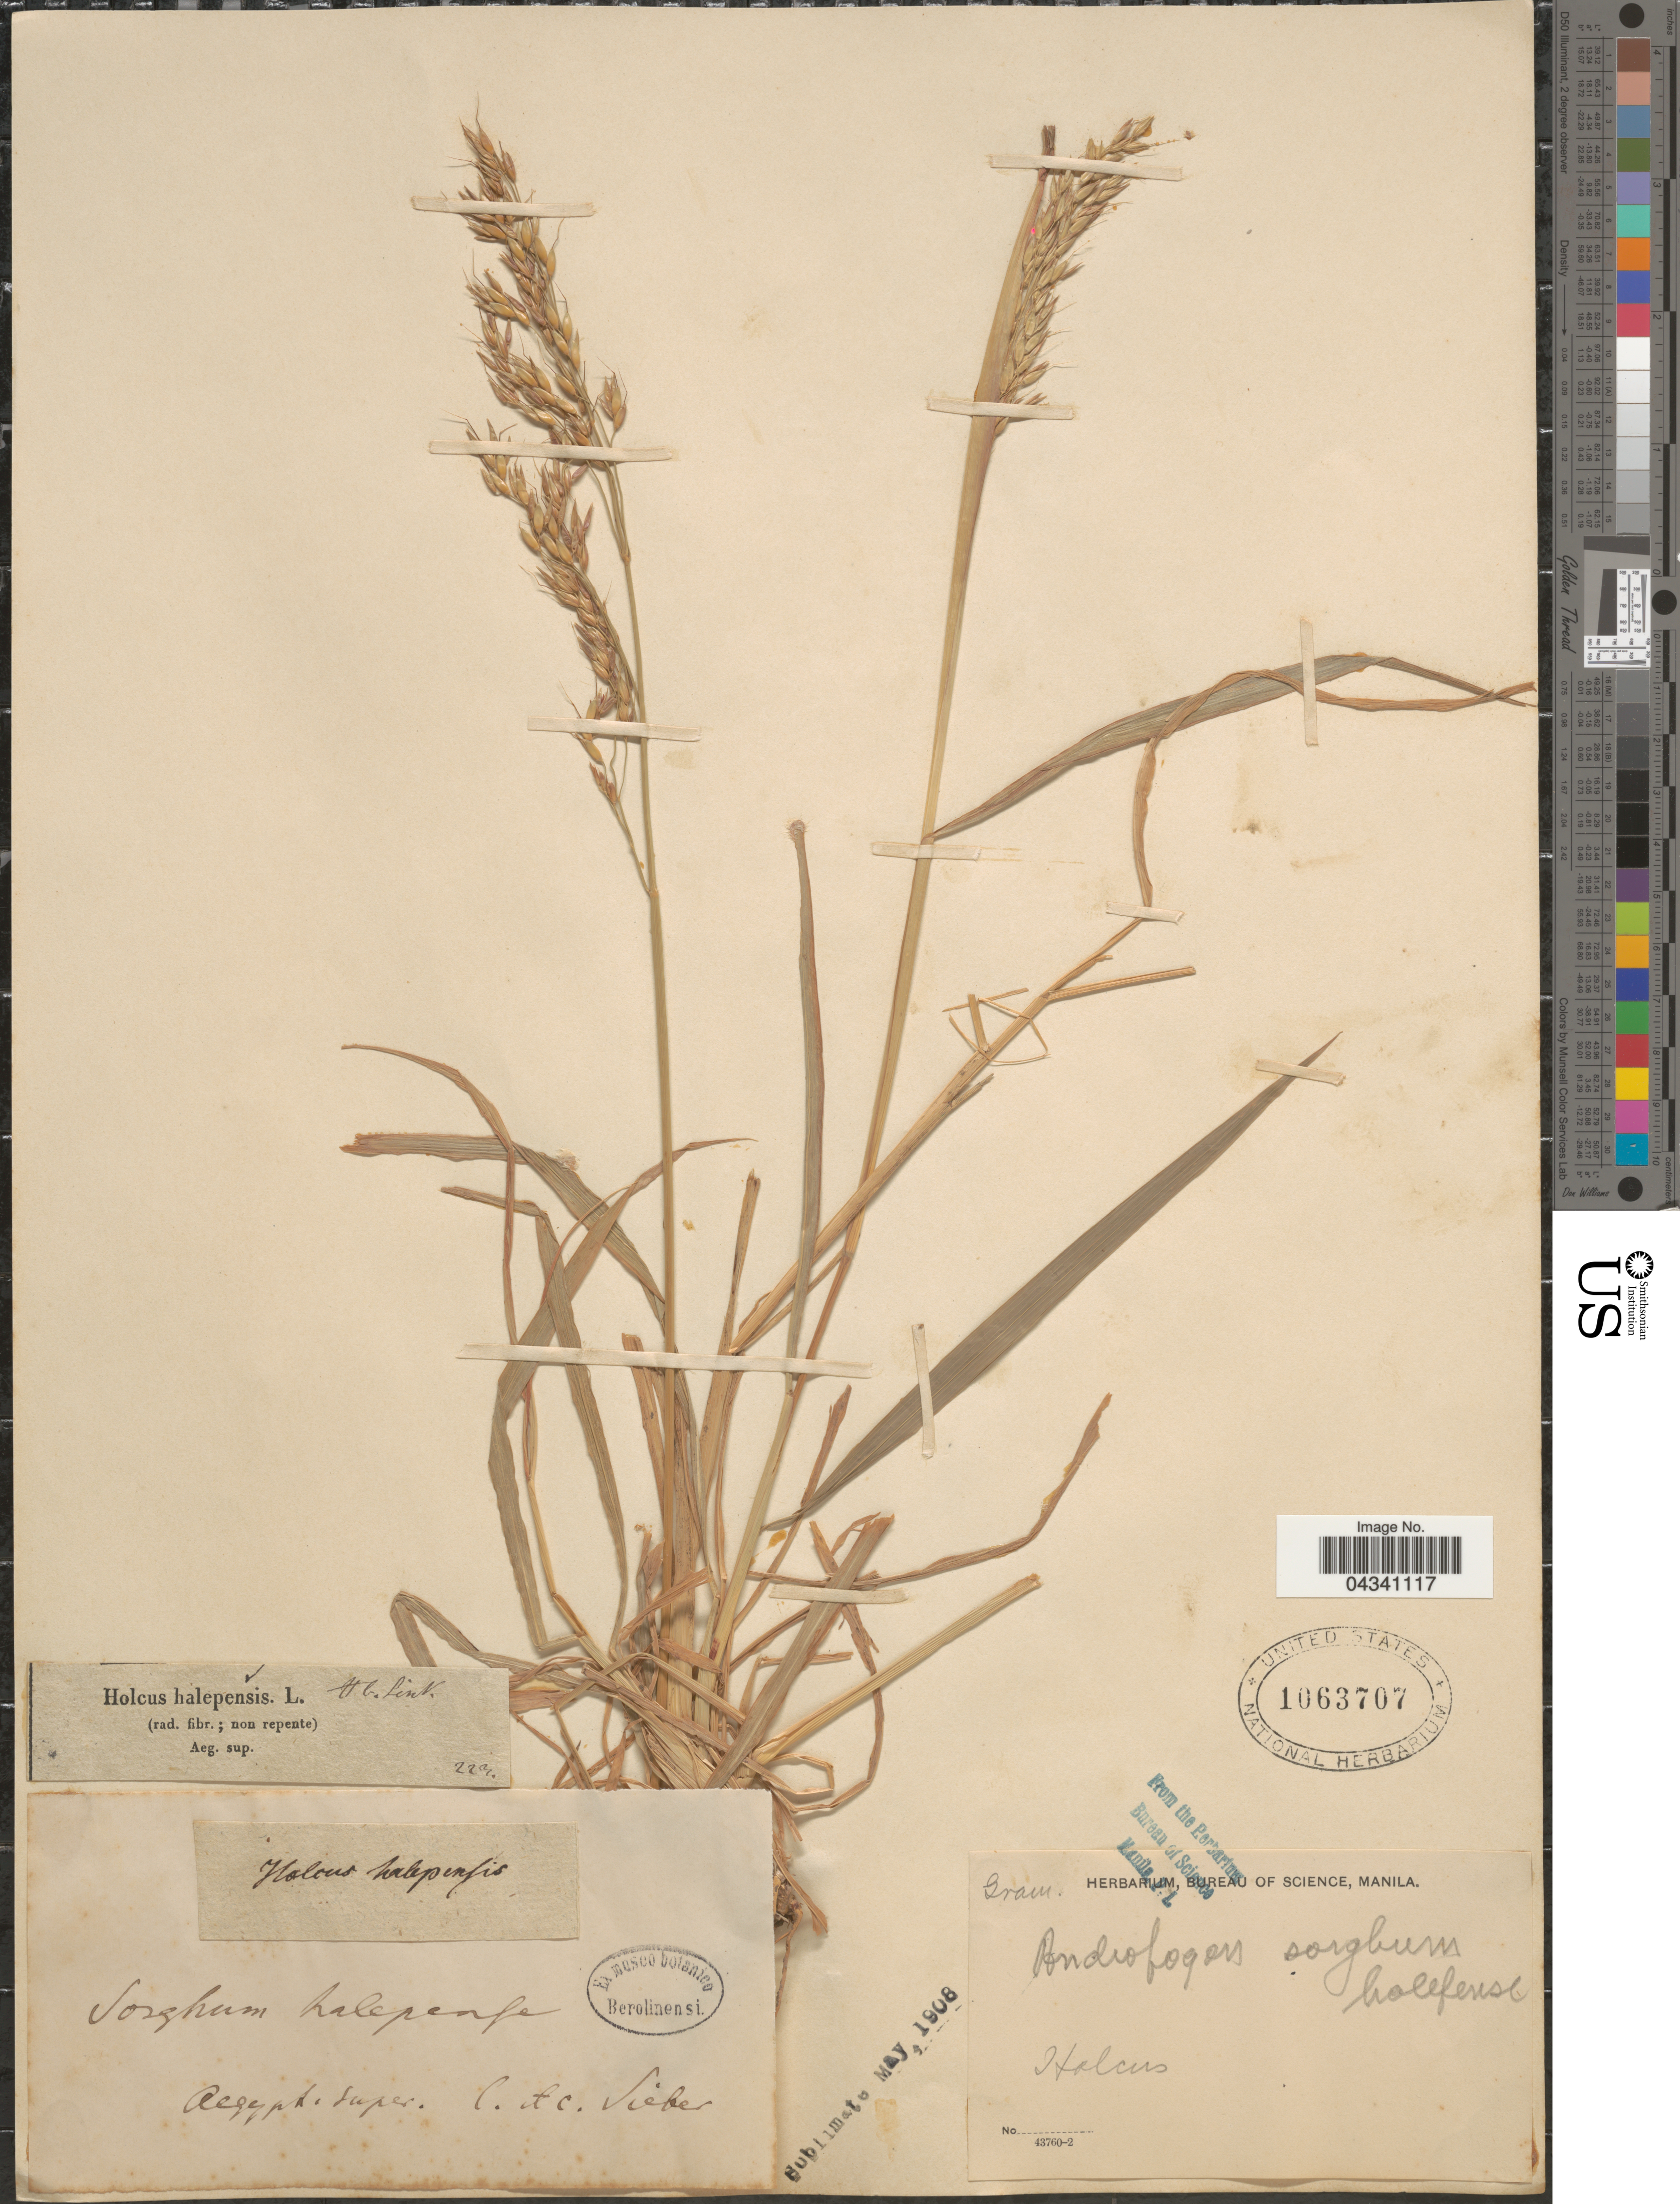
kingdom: Plantae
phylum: Tracheophyta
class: Liliopsida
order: Poales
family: Poaceae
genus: Sorghum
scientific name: Sorghum halepense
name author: (L.) Pers.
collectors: -- Sieber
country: Egypt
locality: Aegypt Super.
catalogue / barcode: US 1063707